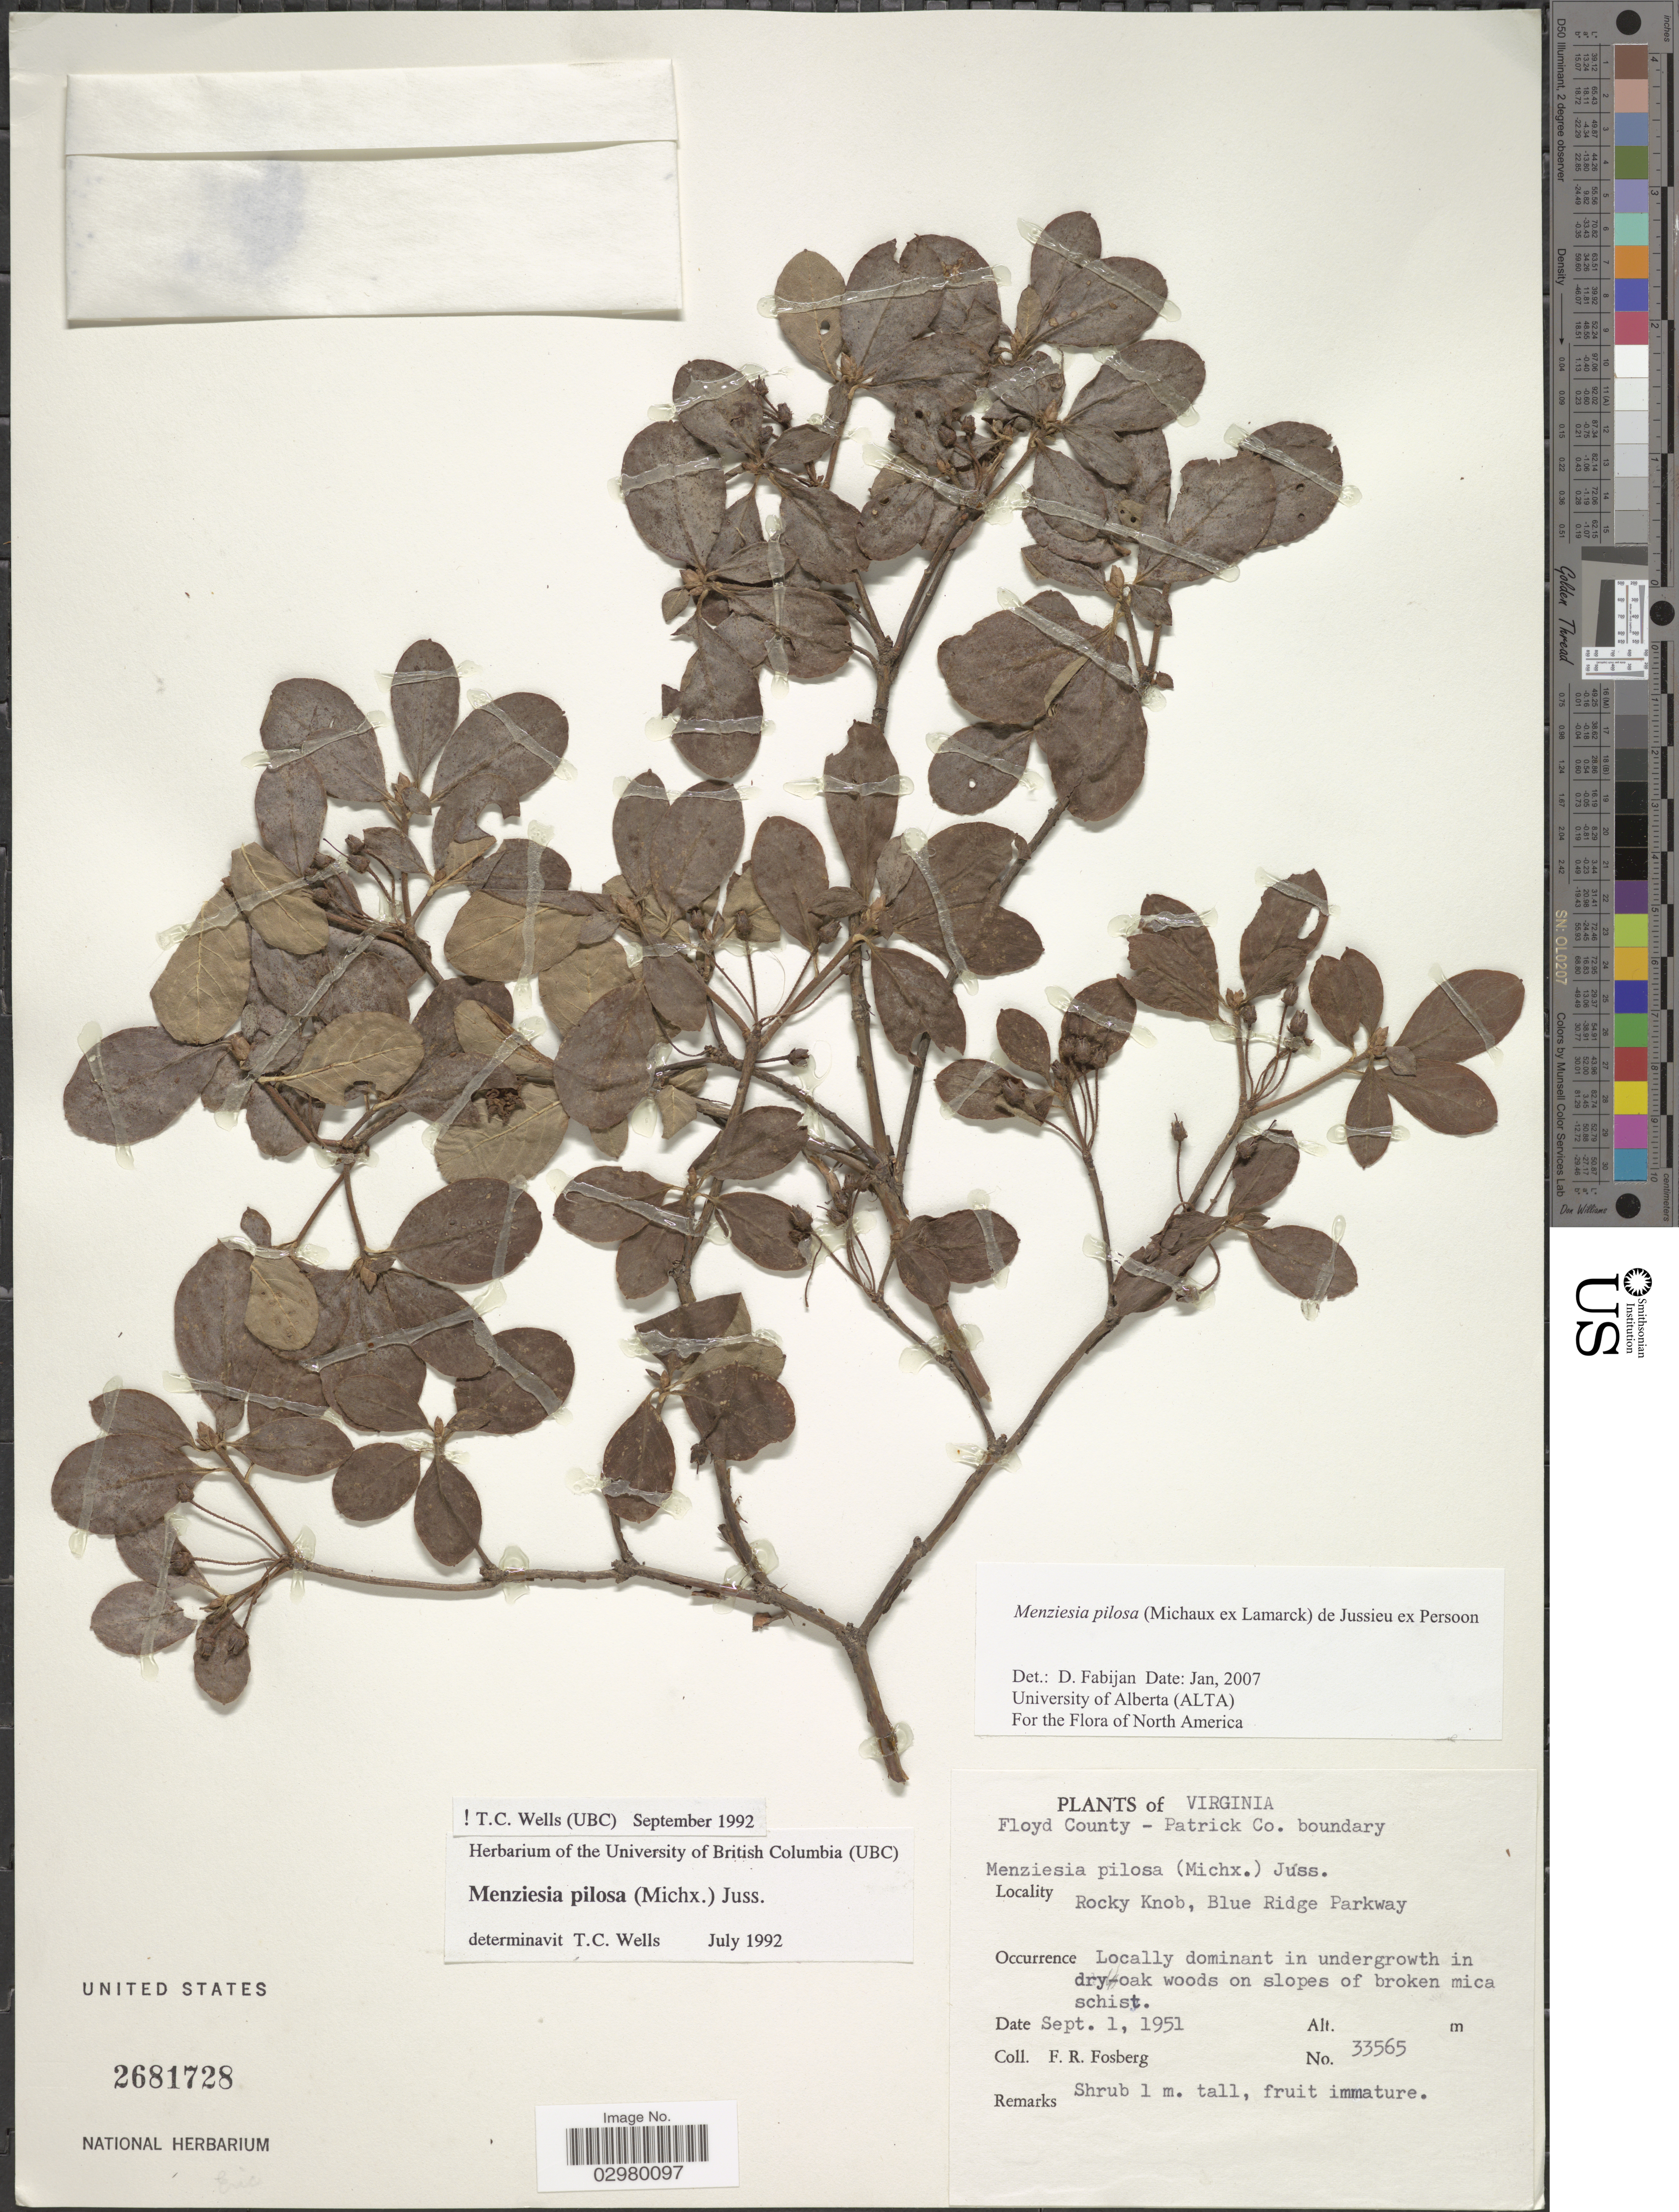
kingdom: Plantae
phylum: Tracheophyta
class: Magnoliopsida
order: Ericales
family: Ericaceae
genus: Menziesia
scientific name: Menziesia pilosa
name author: (Michx.) Juss.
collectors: F. R. Fosberg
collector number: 33565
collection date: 1951-09-01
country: United States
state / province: Virginia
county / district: Floyd / Patrick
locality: Floyd County- Patrick Co. boundary. Rocky Knob, Blue Ridge Parkway.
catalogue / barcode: US 2681728